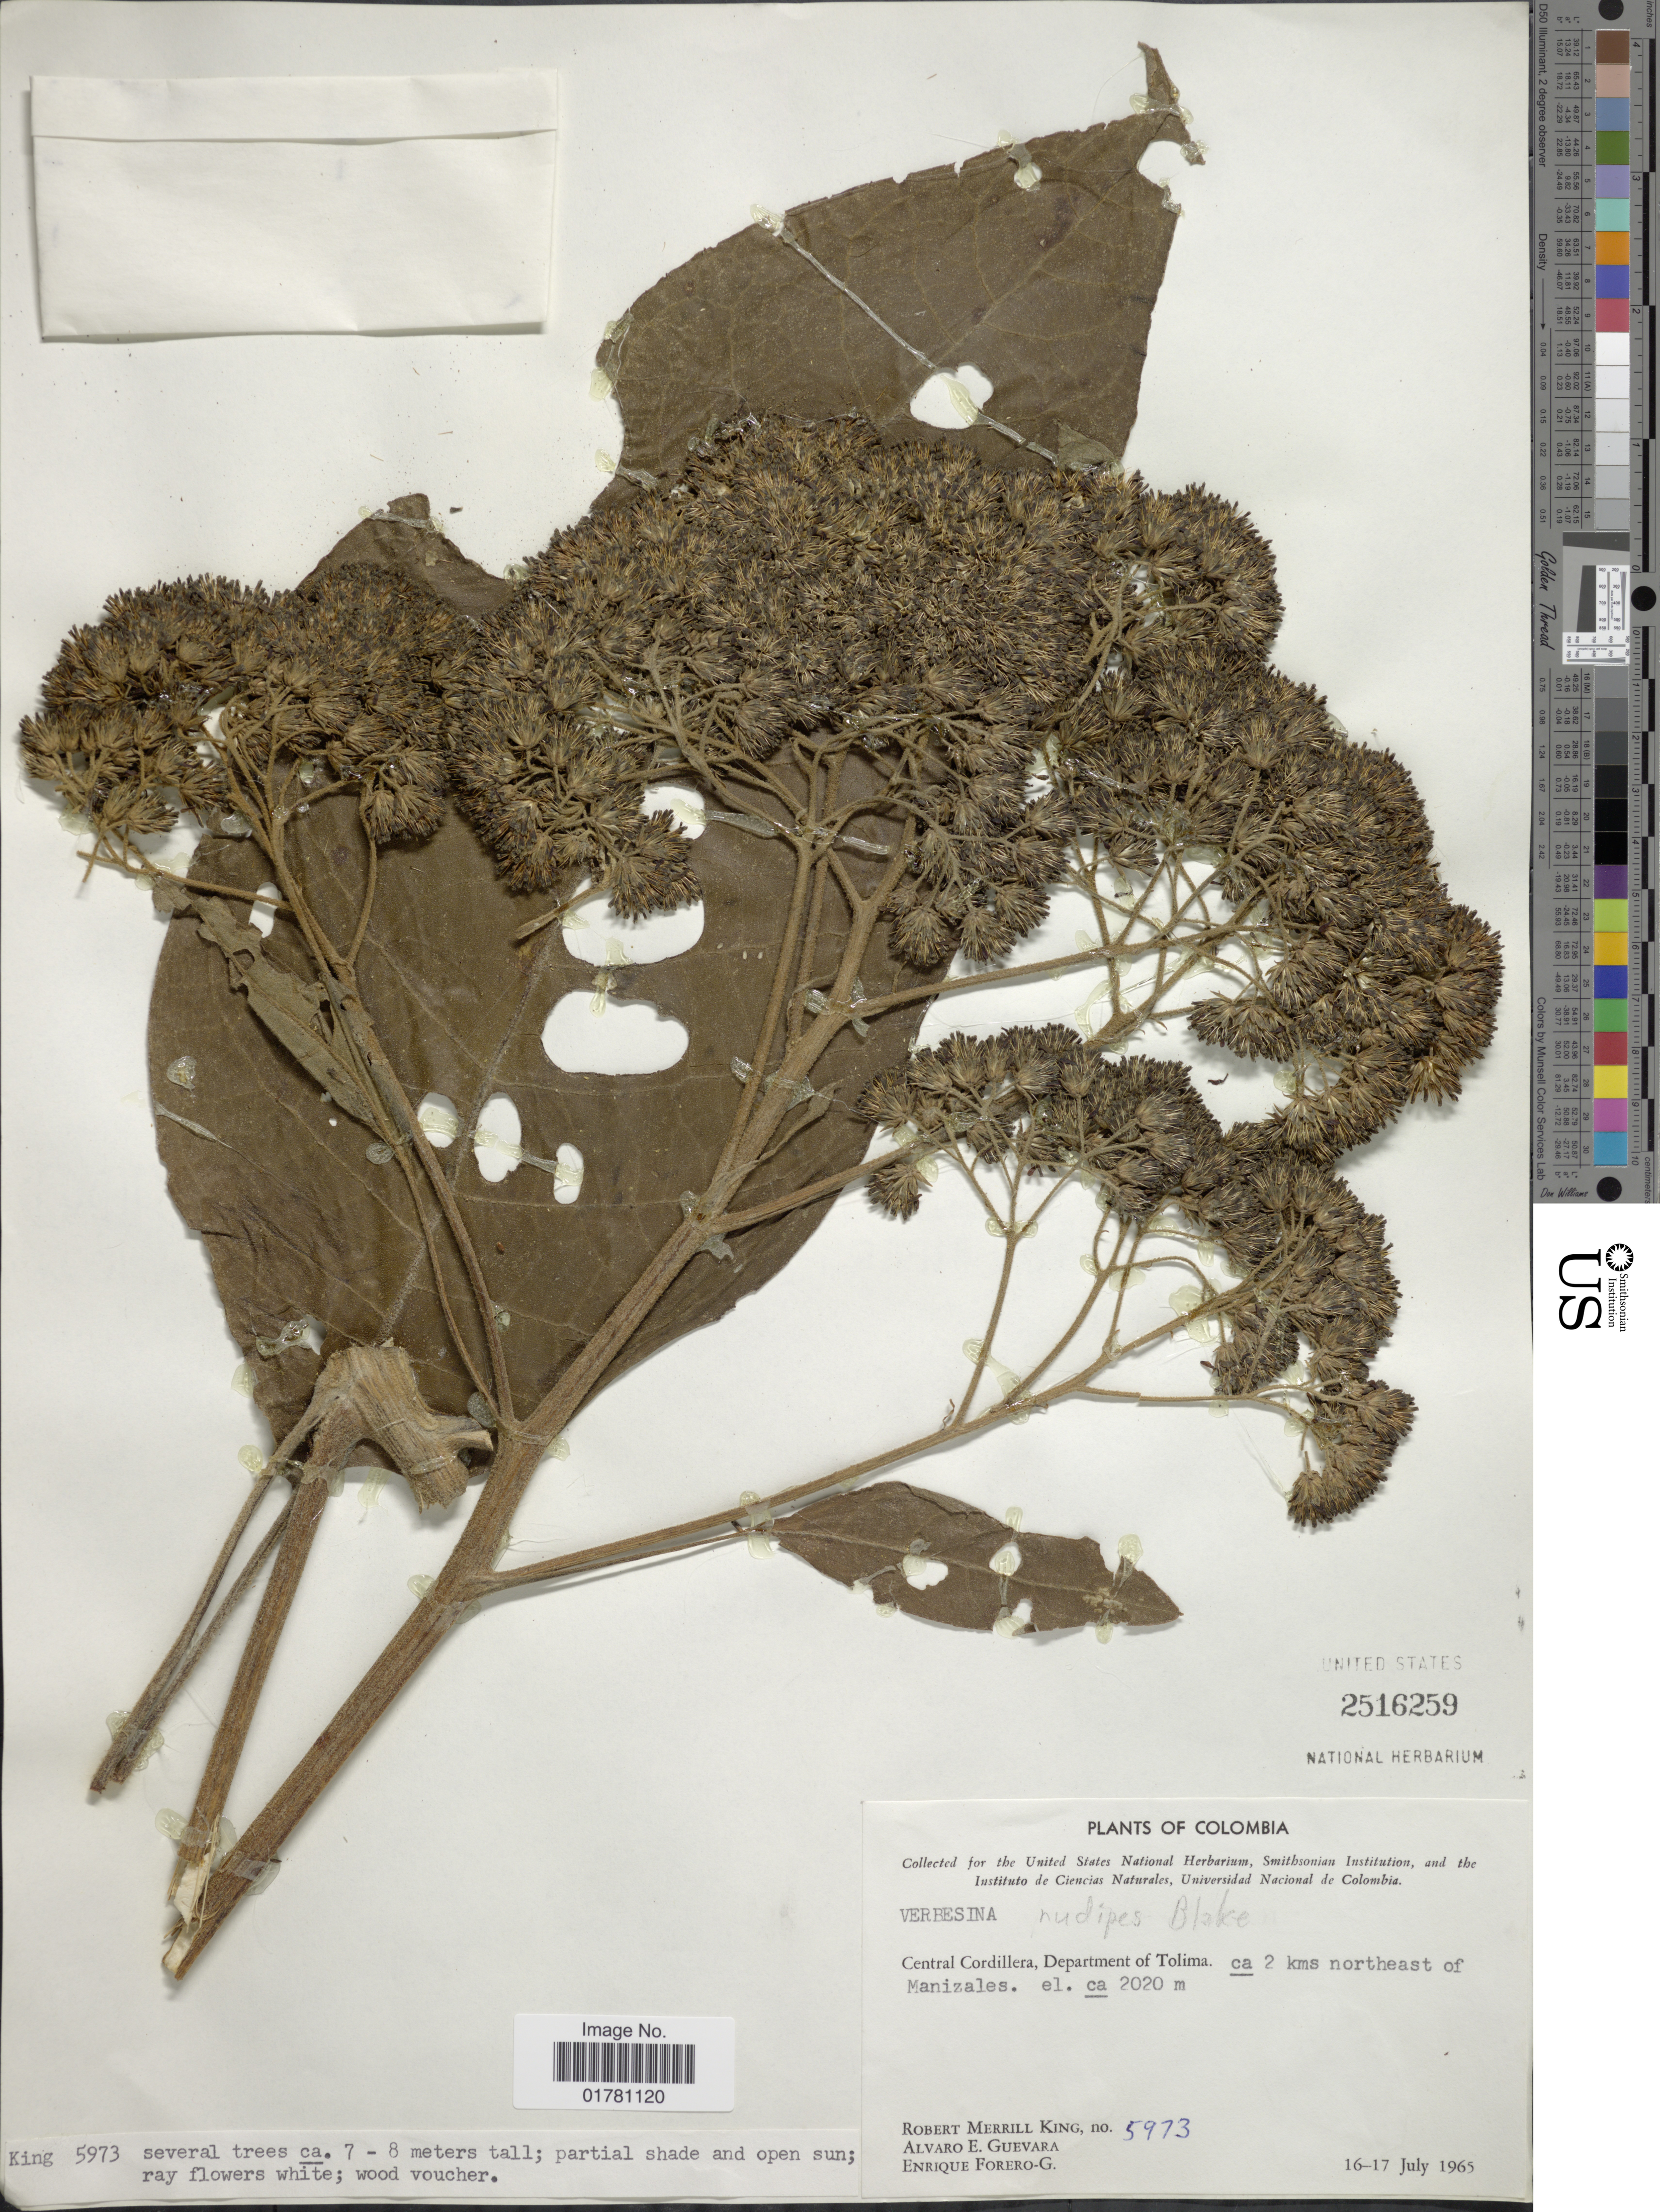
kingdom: Plantae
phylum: Tracheophyta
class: Magnoliopsida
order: Asterales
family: Asteraceae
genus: Verbesina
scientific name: Verbesina nudipes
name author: S.F. Blake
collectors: R. M. King, A. E. Guevara & E. Forero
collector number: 5973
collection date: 1965-07-16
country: Colombia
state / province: Tolima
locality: Central Cordillera, Department of Tolima, ca 2 kms northeast of Manizales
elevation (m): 2020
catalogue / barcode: US 2516259